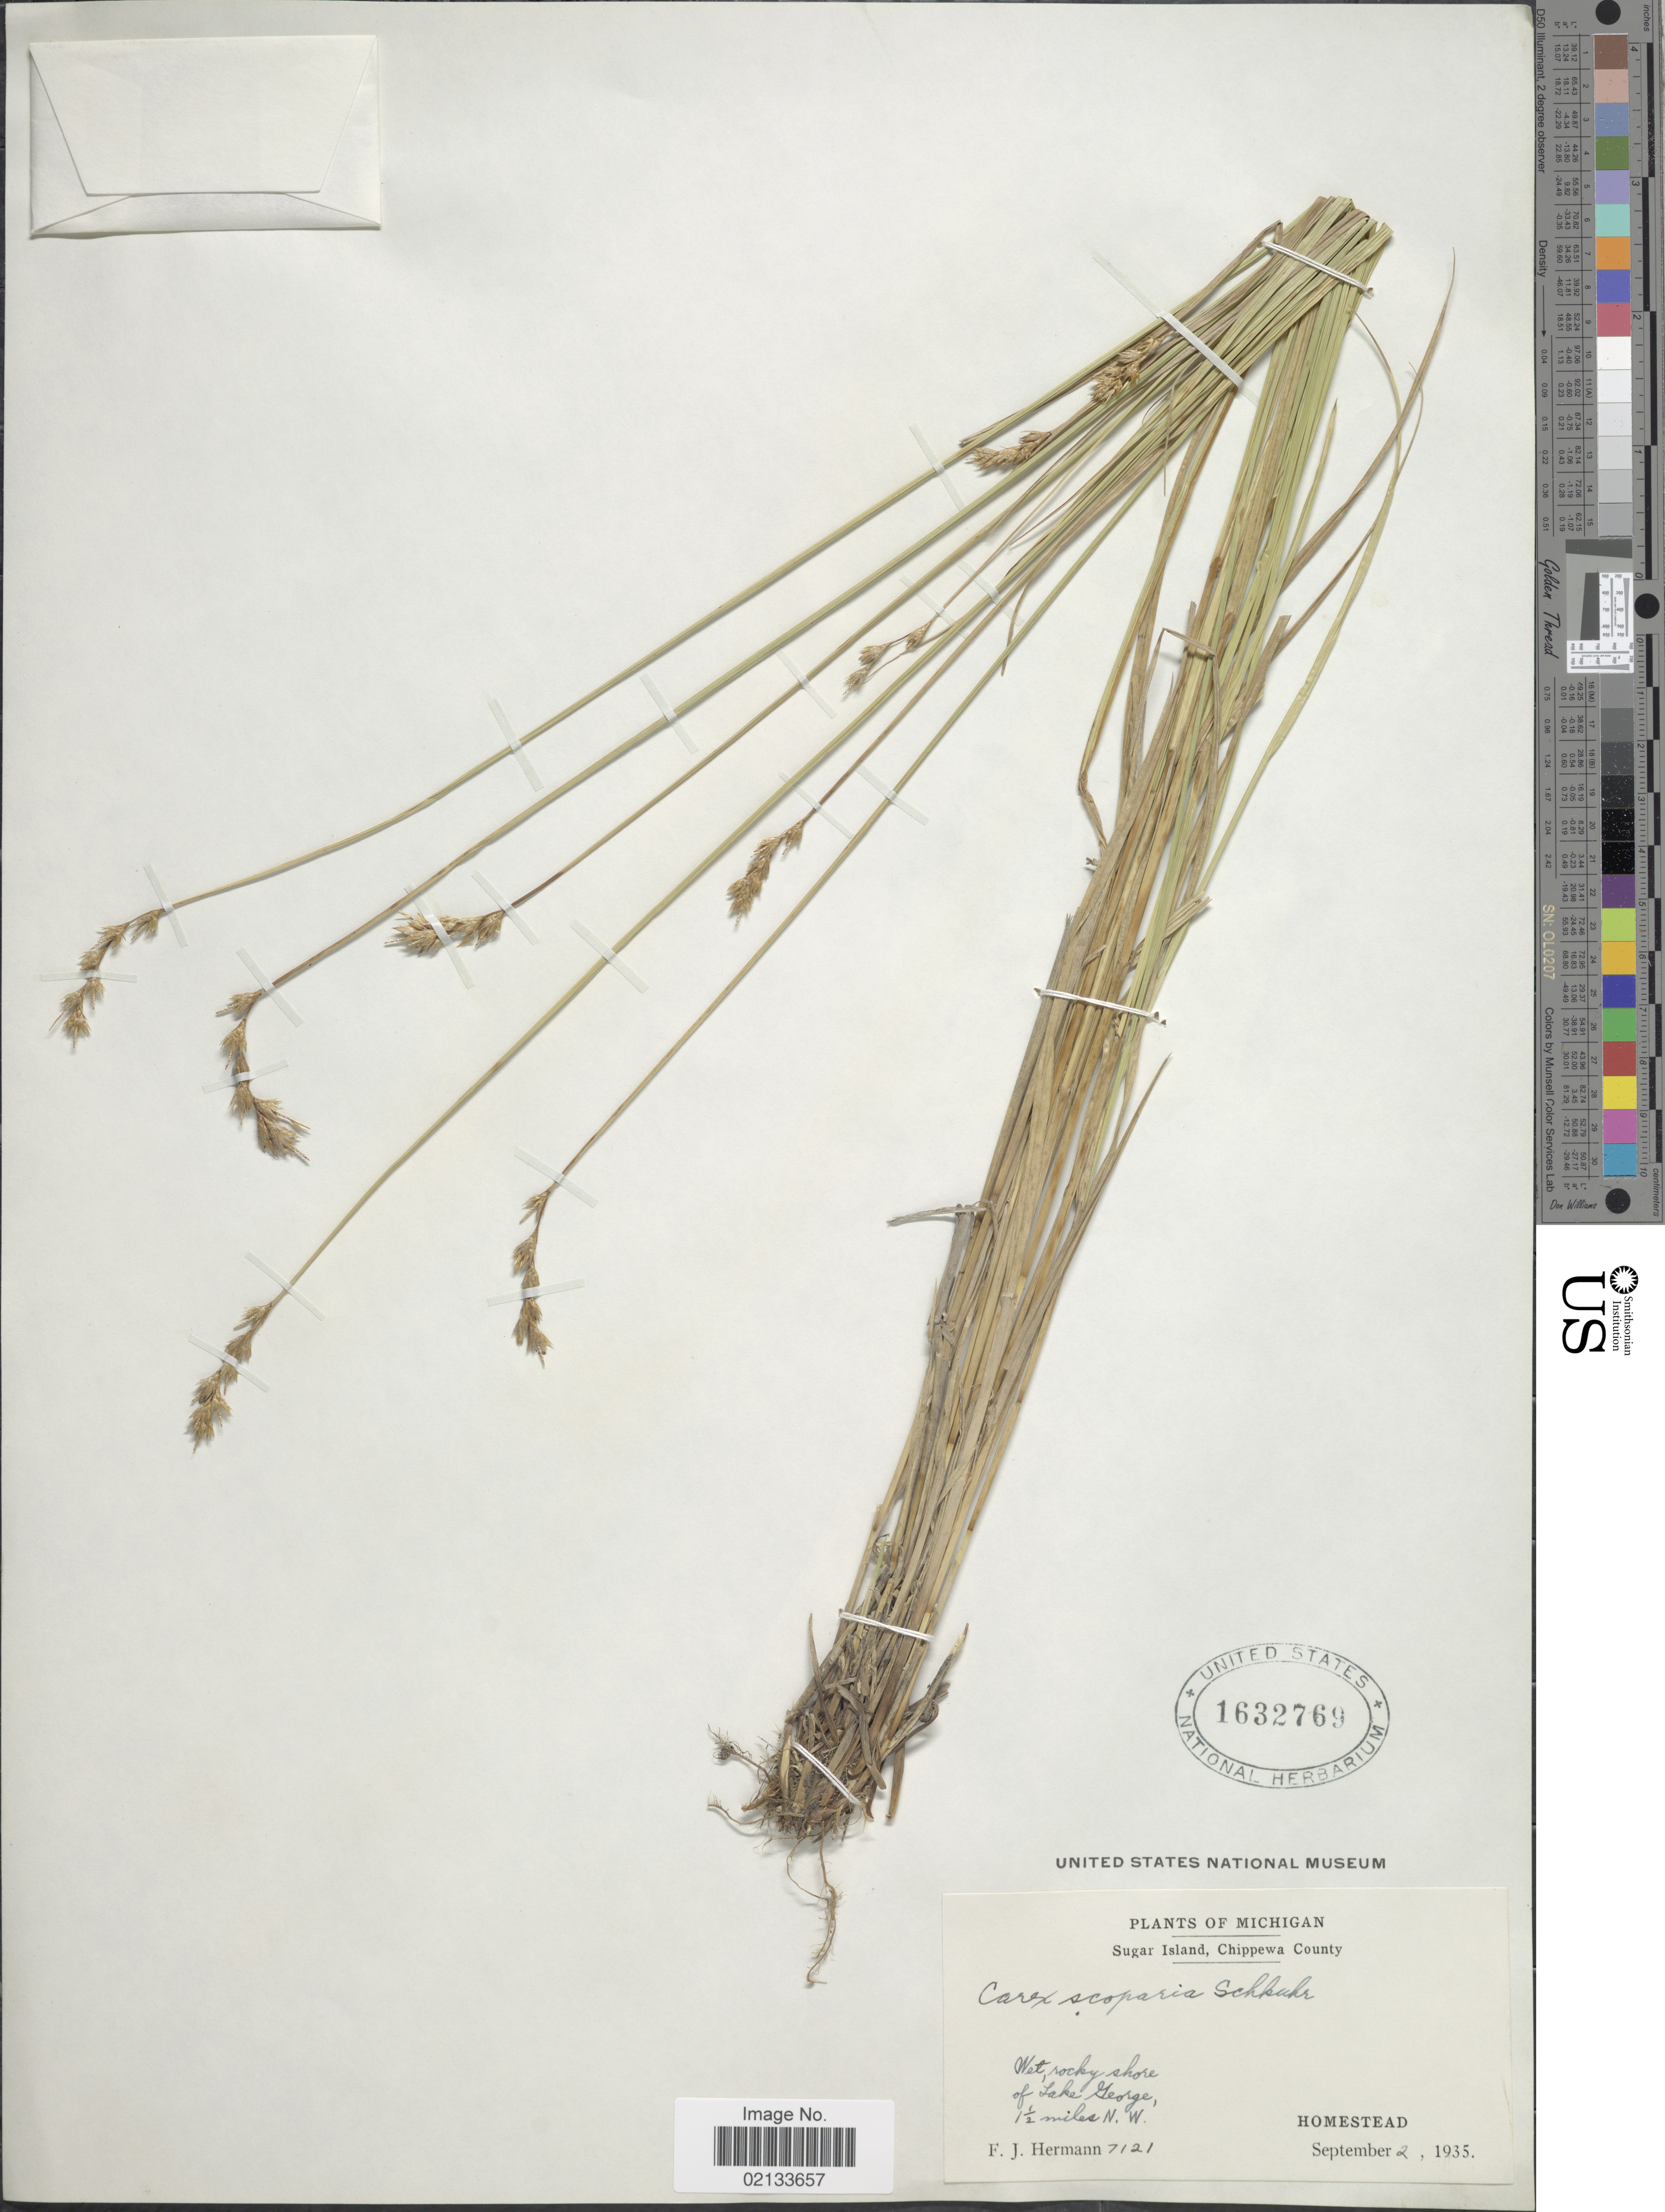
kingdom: Plantae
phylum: Tracheophyta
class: Liliopsida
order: Poales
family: Cyperaceae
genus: Carex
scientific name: Carex scoparia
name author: Schkuhr ex Willd.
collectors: F. J. Hermann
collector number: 7121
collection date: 1935-09-02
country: United States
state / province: Michigan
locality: Sugar Island, Chippewa County, Wet, rocky shore of Lake George, 1½ miles N.W. Homestead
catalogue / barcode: US 1632769